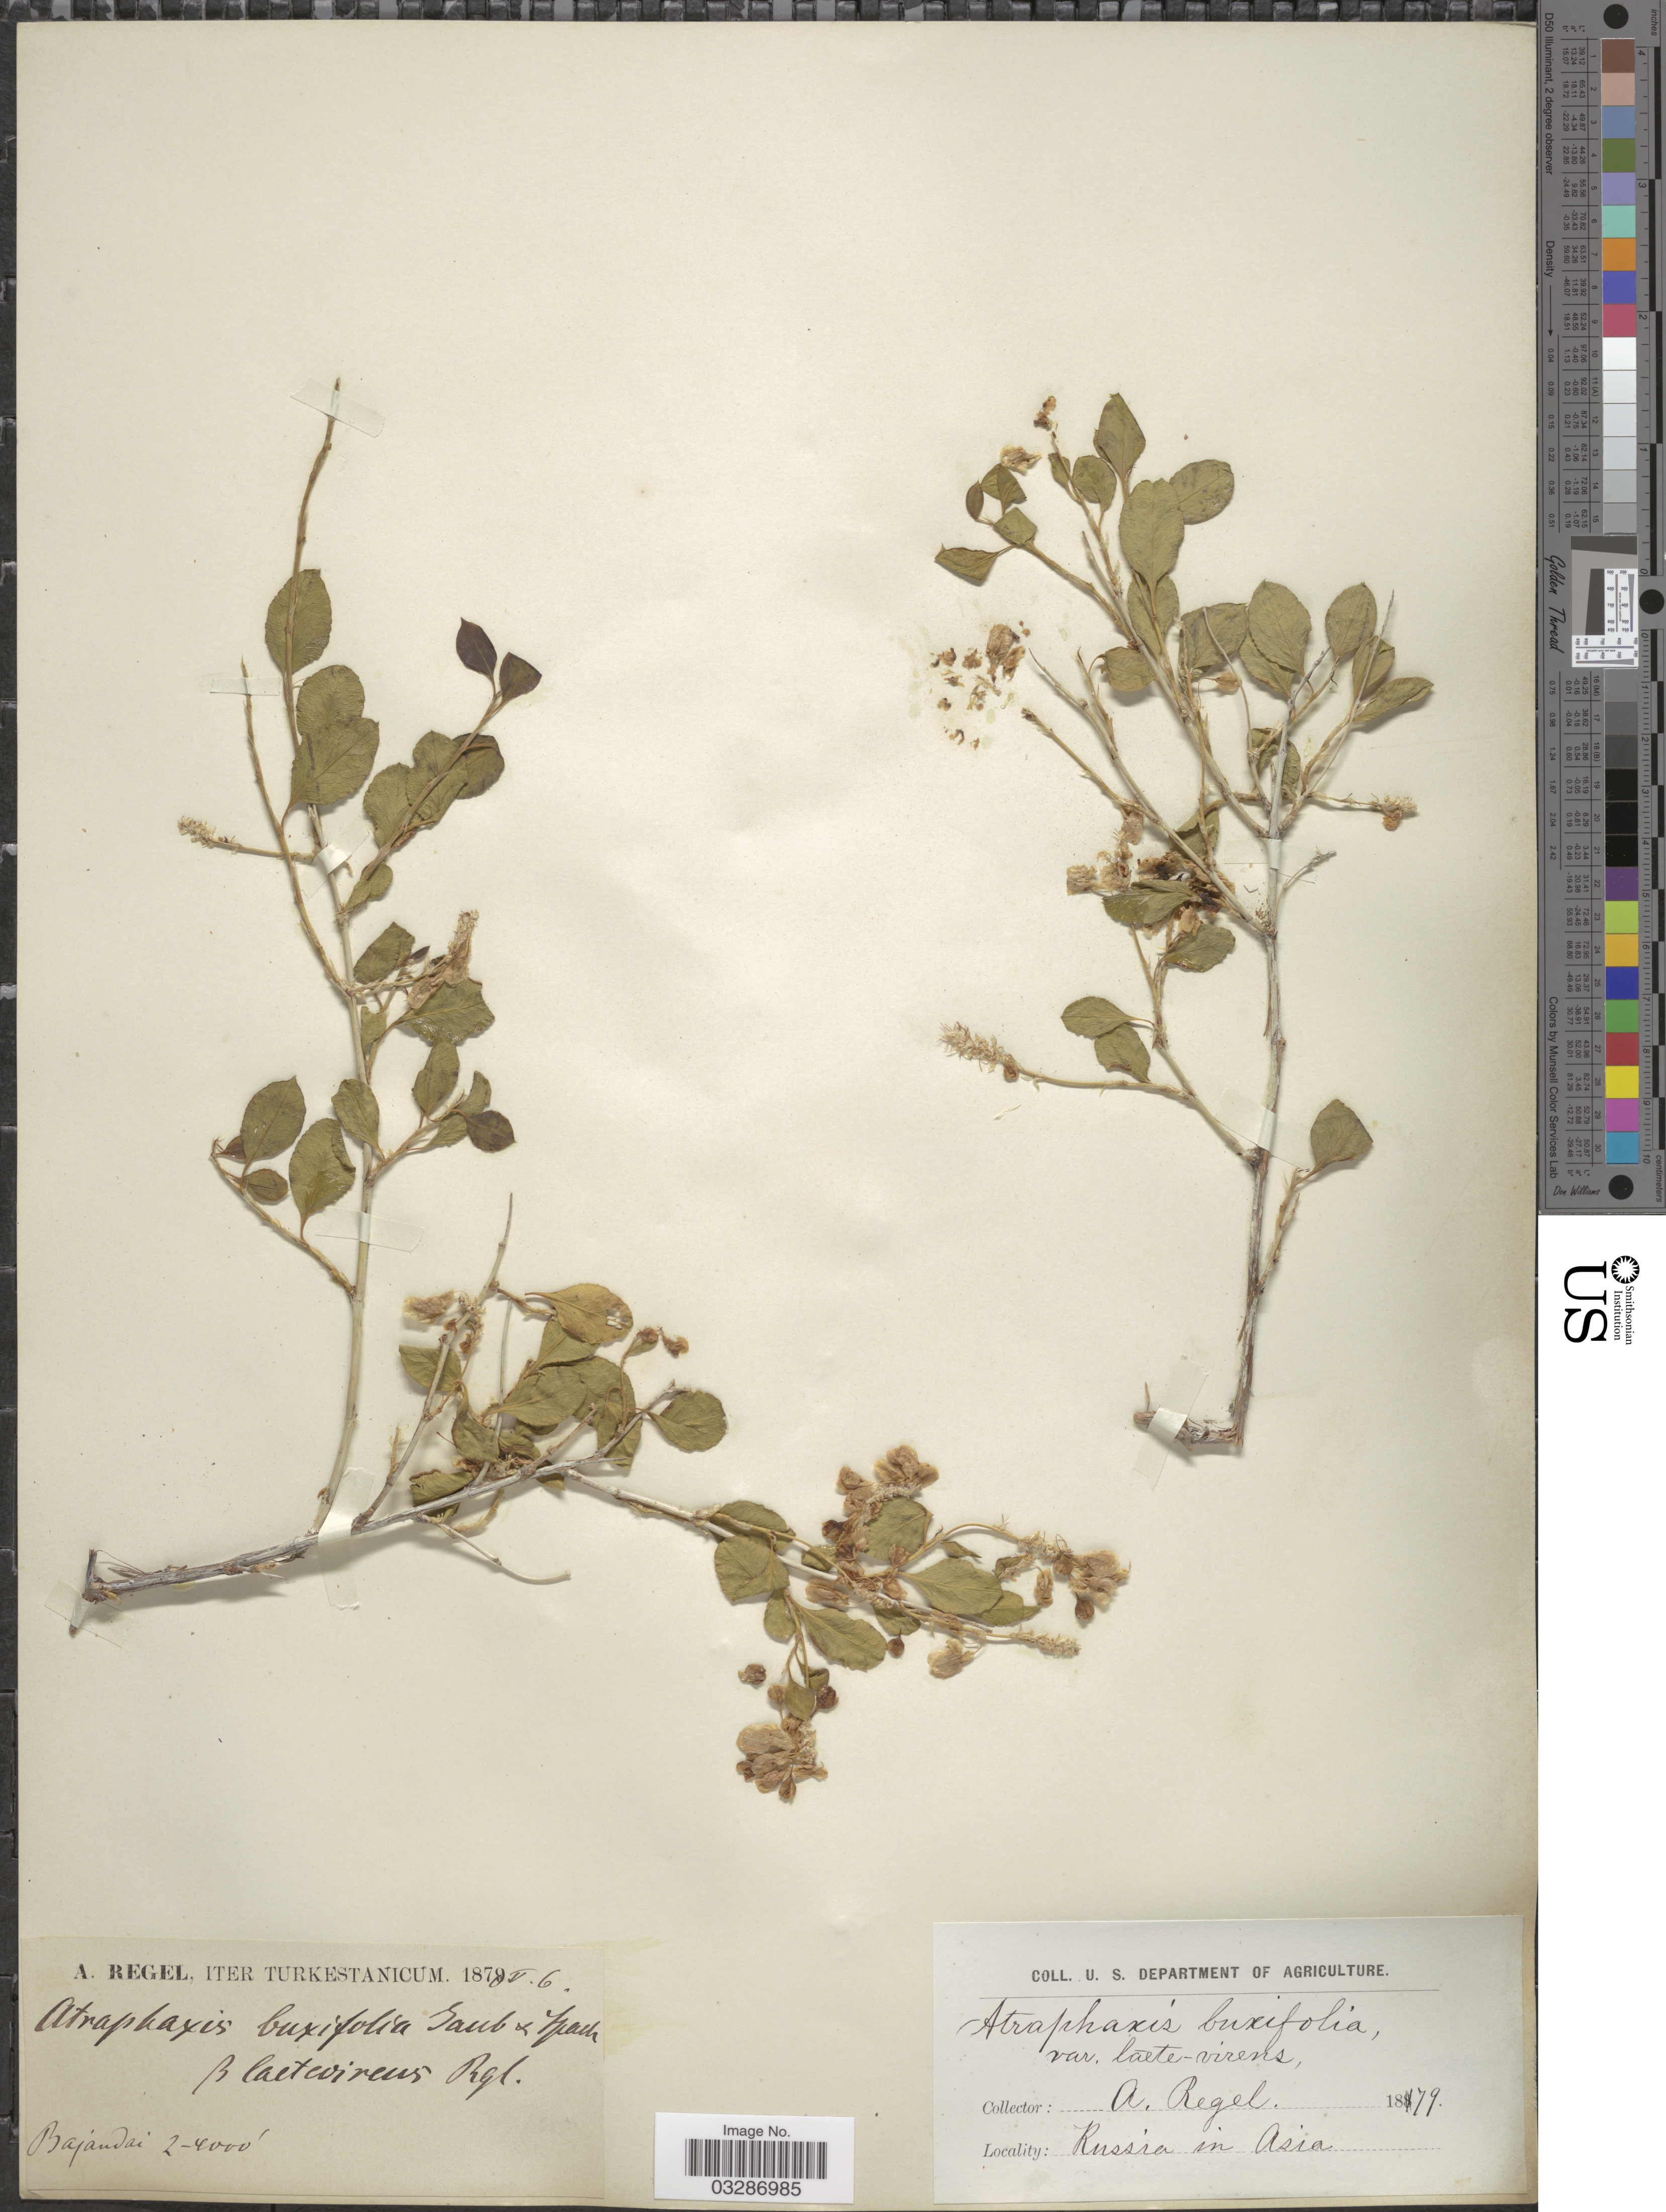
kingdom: Plantae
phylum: Tracheophyta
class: Magnoliopsida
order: Caryophyllales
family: Polygonaceae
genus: Atraphaxis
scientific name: Atraphaxis buxifolia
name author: Jaub. & Spach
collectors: A. Regel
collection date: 1879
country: Russian Federation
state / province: Irkutsk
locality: Bajandai. Russia in Asia.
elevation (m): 610